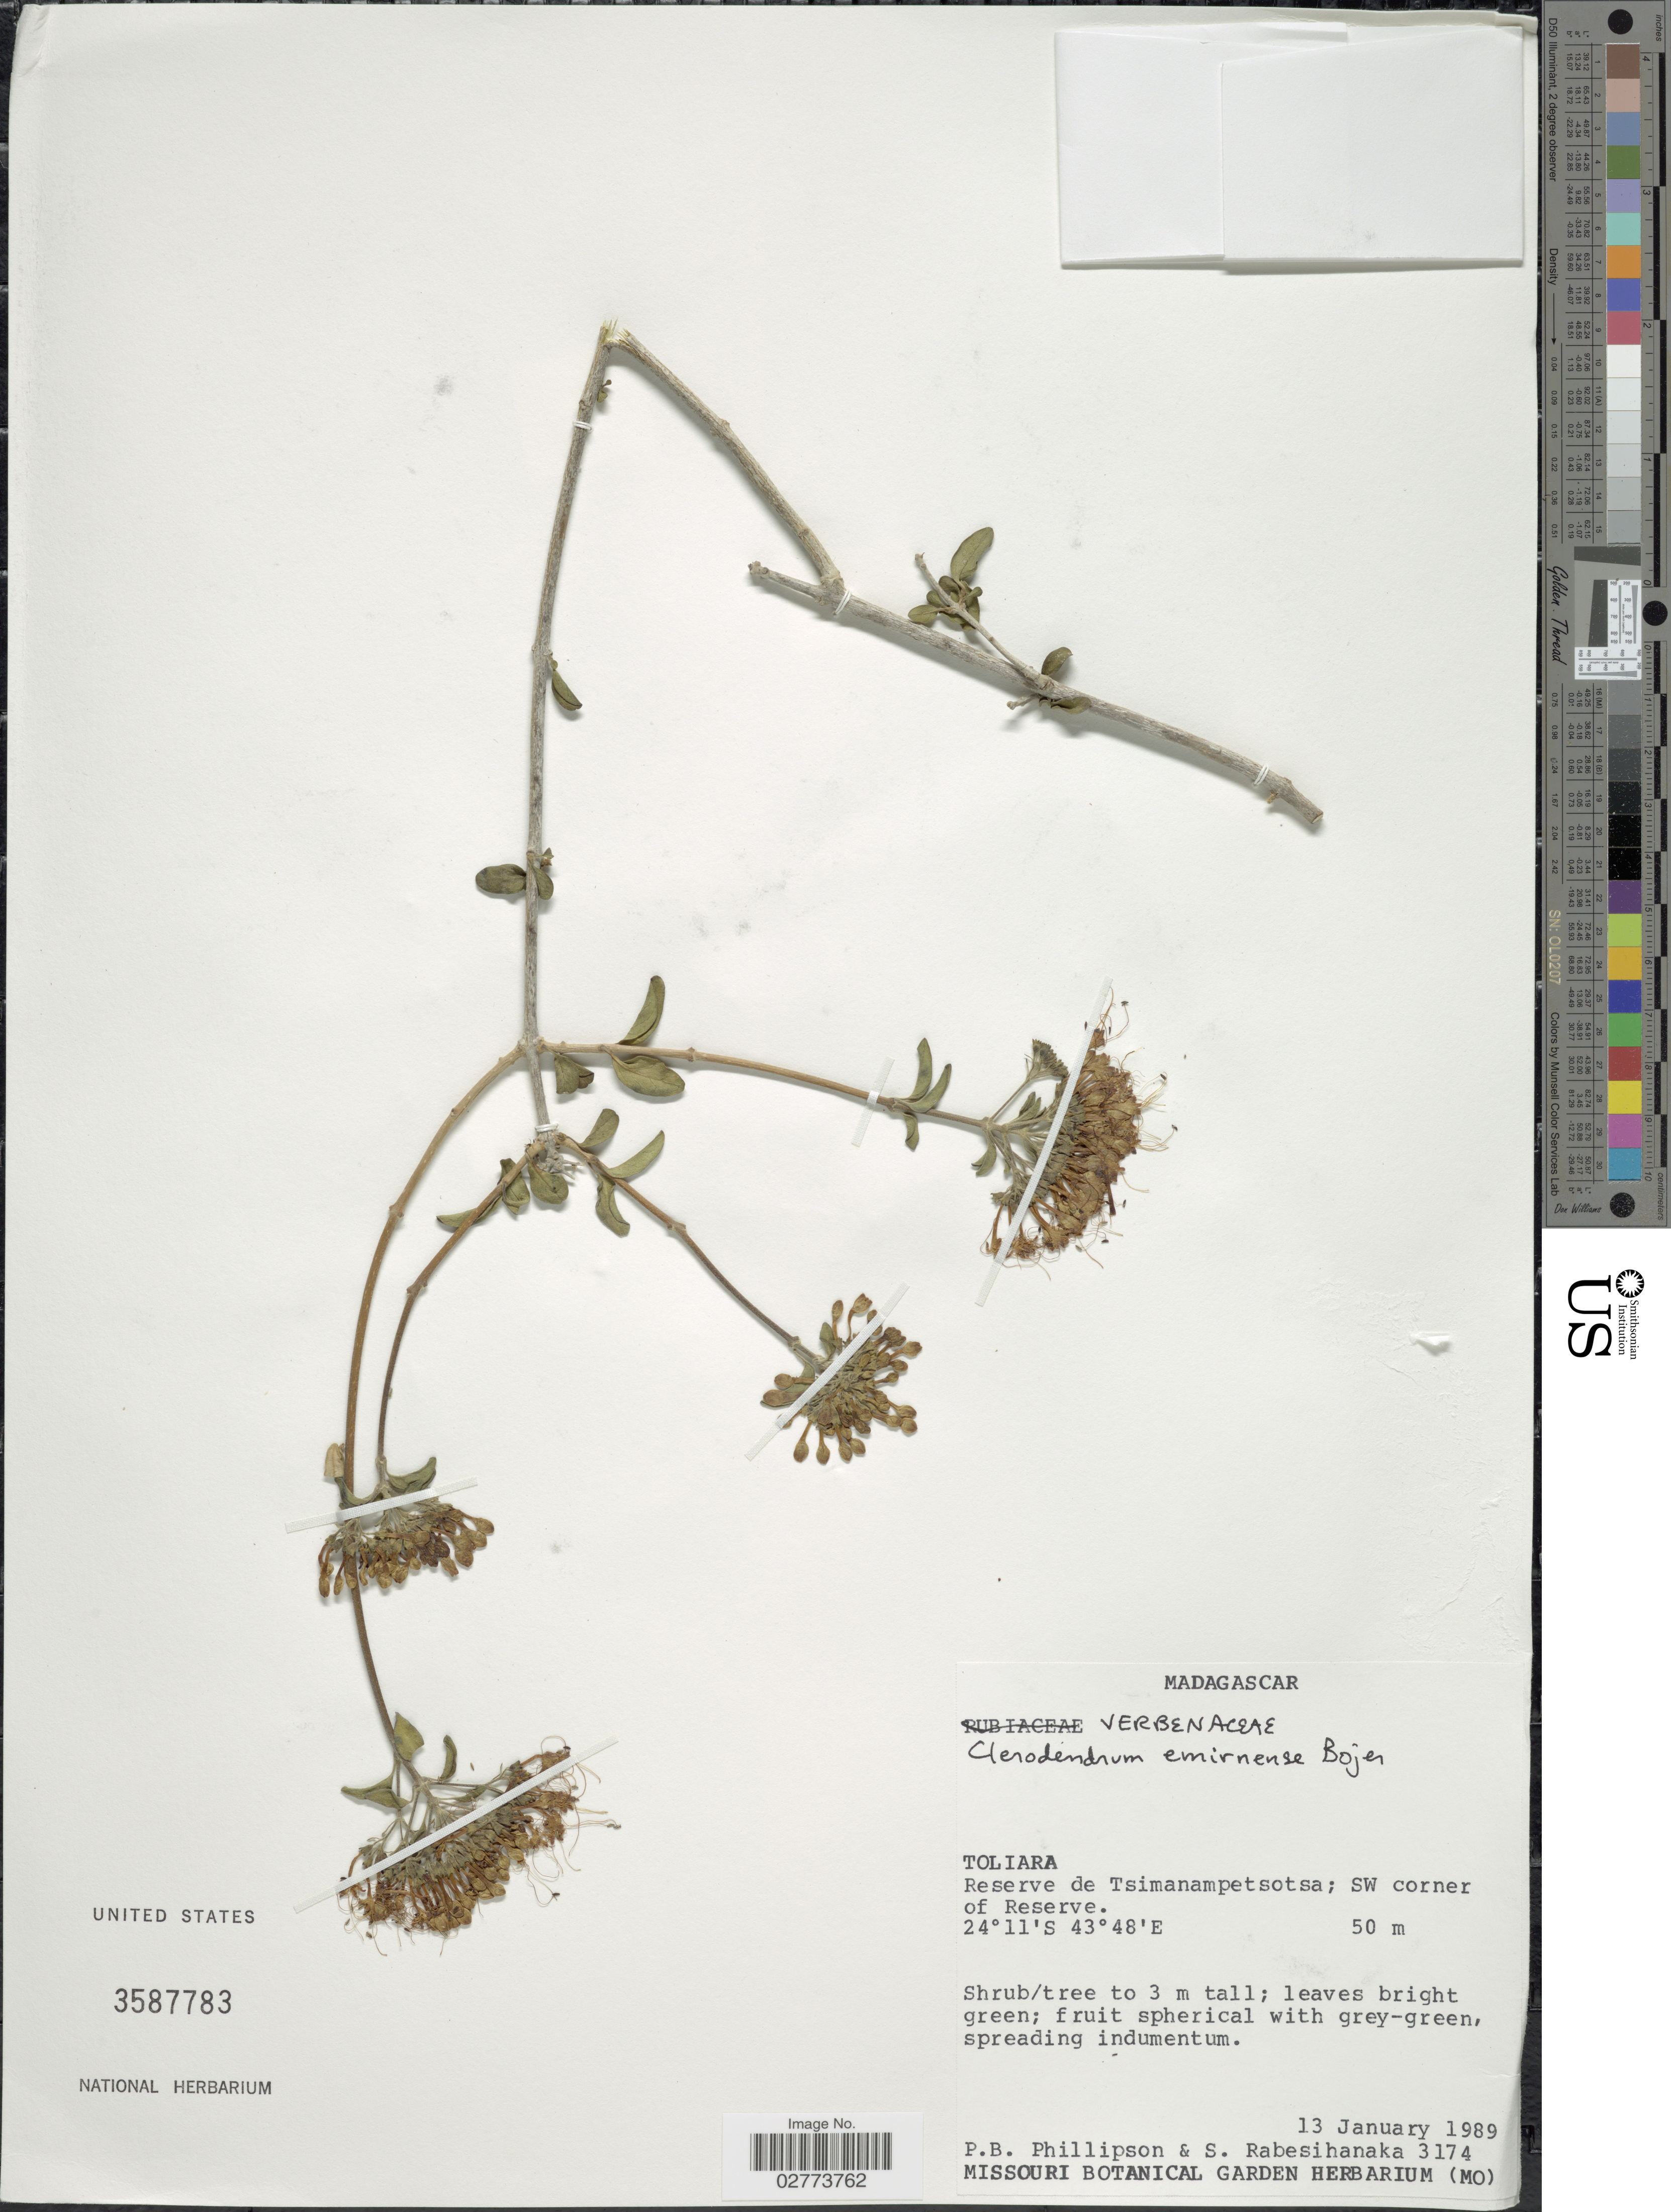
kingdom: Plantae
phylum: Tracheophyta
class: Magnoliopsida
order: Lamiales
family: Lamiaceae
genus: Clerodendrum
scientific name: Clerodendrum emirnense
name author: Bojer ex Hook.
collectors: P. B. Phillipson & S. Rabesihanaka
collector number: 3174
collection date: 1989-01-13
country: Madagascar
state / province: Atsimo-Andrefana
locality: Reserve de Tsimanampetsotsa; SW corner of Reserve.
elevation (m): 50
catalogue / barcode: US 3587783